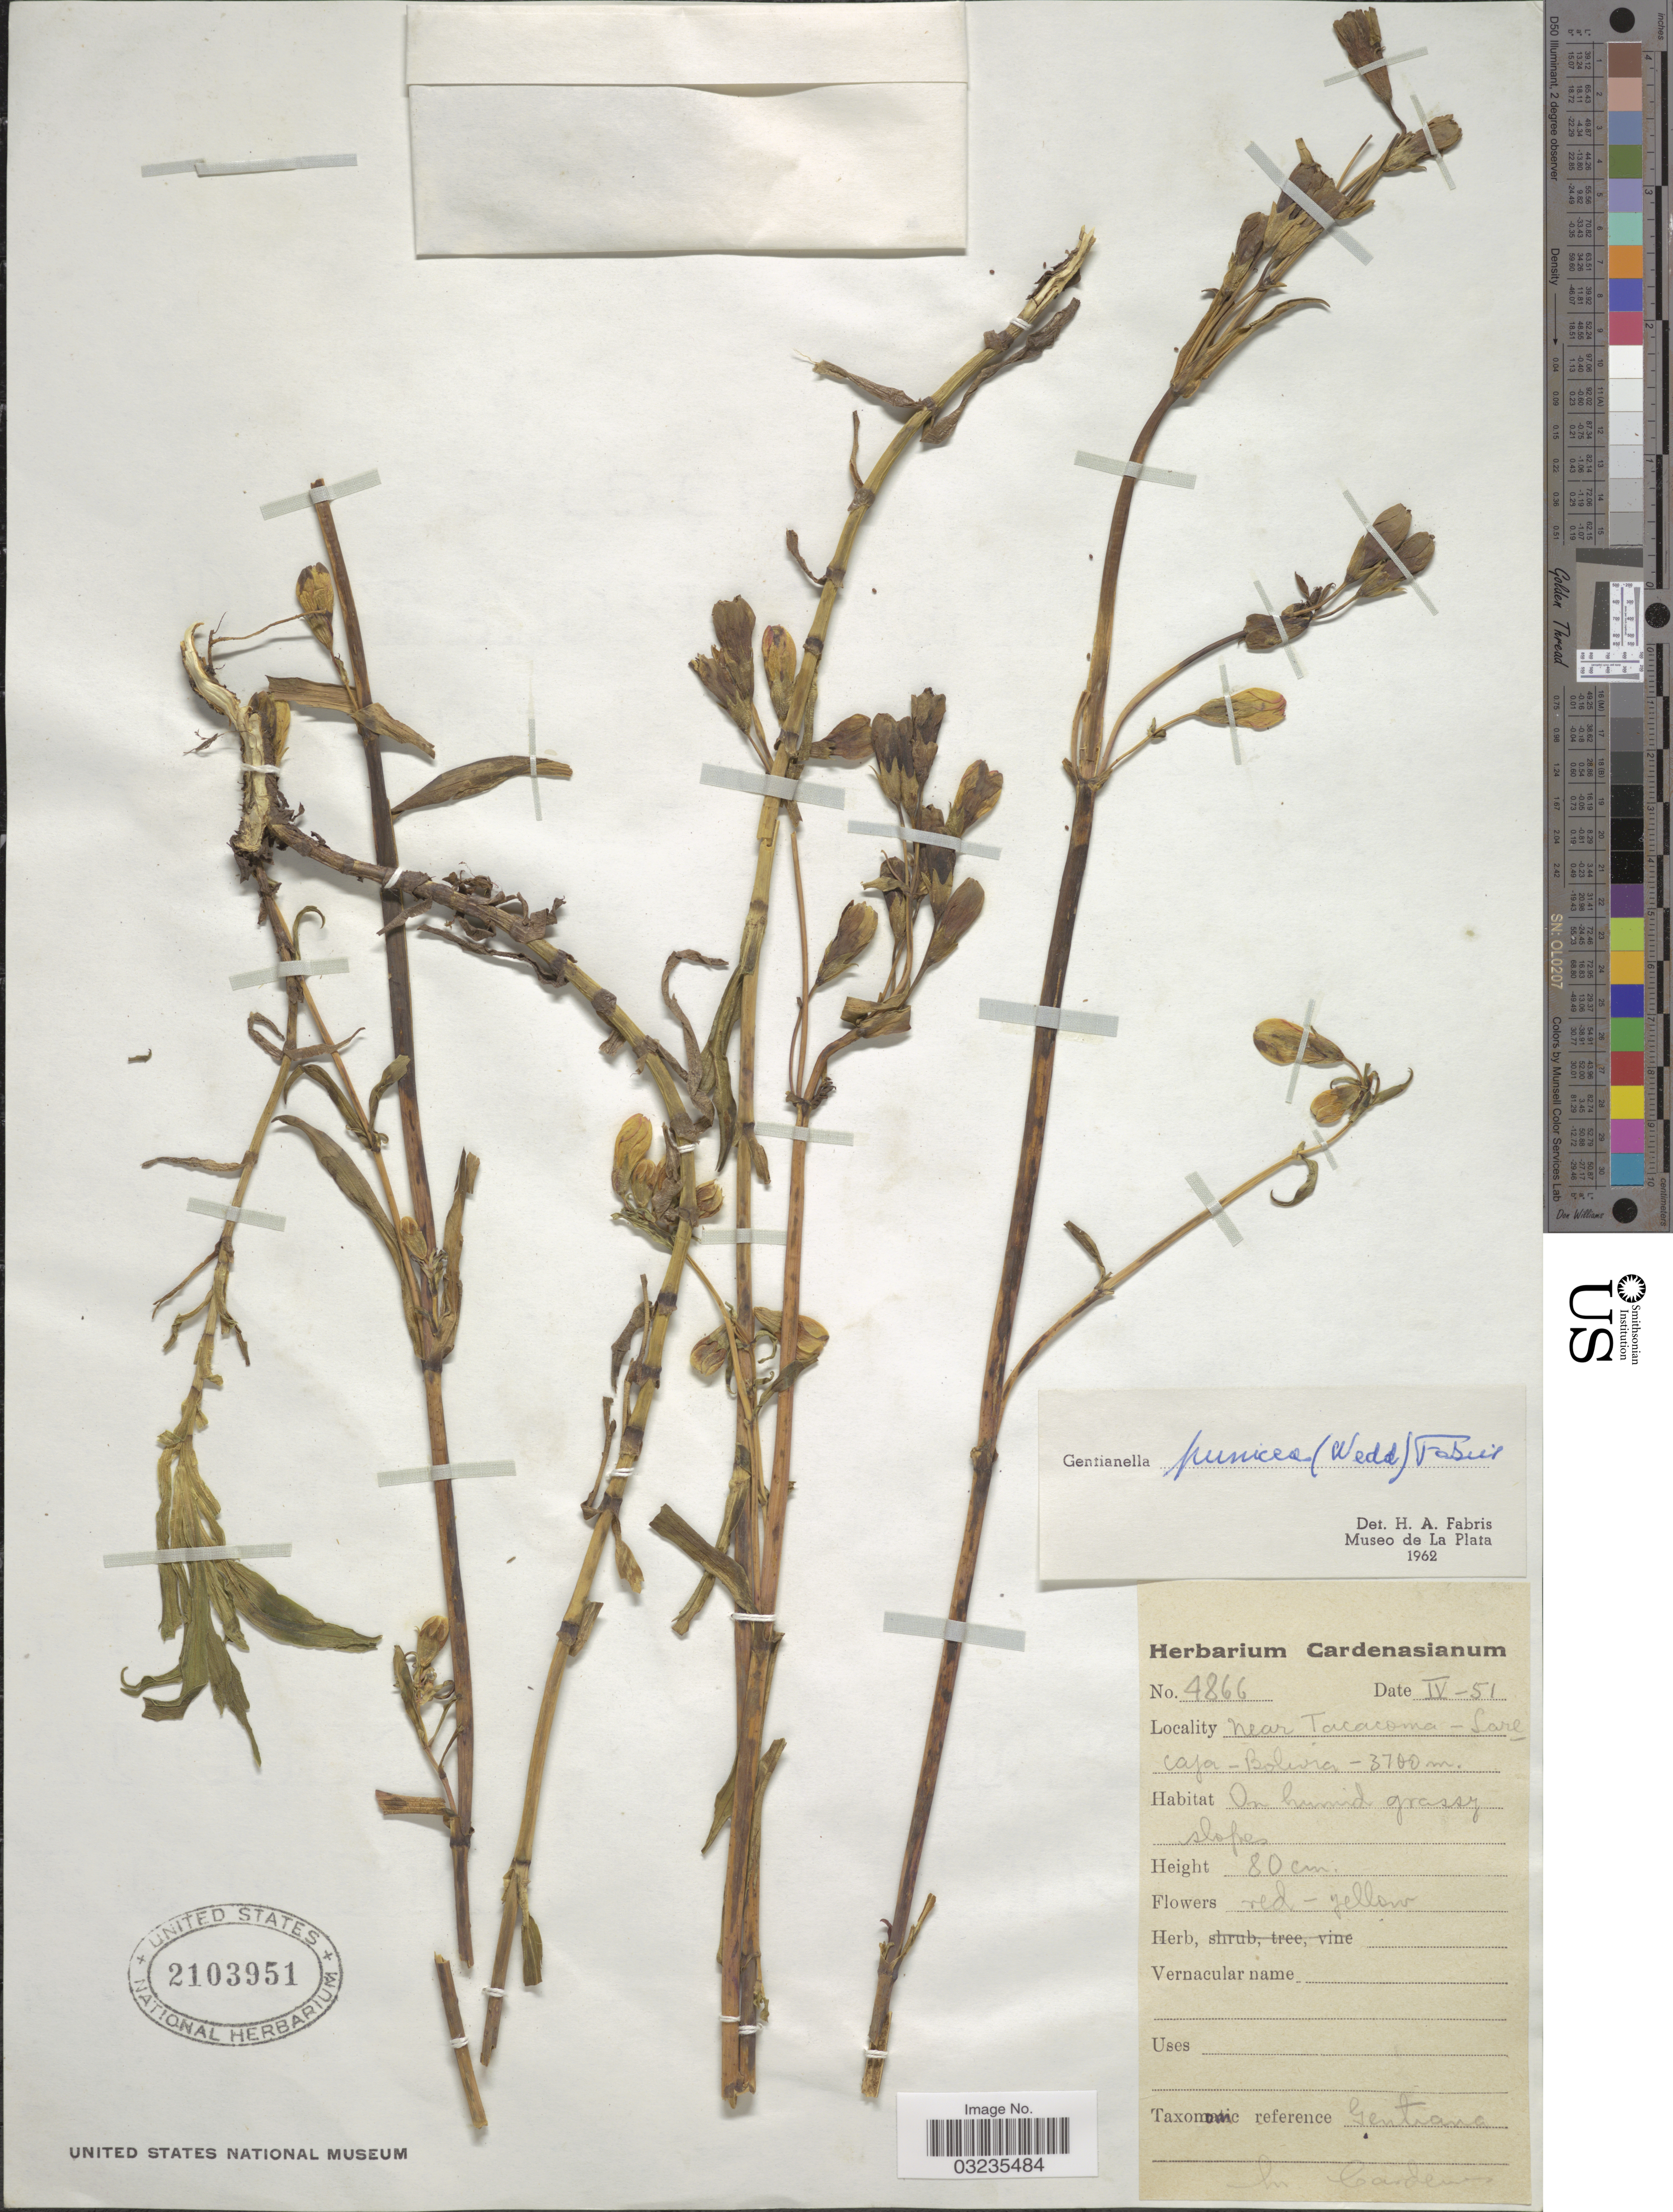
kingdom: Plantae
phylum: Tracheophyta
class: Magnoliopsida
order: Gentianales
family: Gentianaceae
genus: Gentiana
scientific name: Gentiana punicea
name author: Wedd.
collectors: M. Cárdenas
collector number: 4866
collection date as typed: Transcribed d/m/y: /4/51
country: Bolivia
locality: Near Tacacoma - Larecaja.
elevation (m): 3700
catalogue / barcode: US 2103951